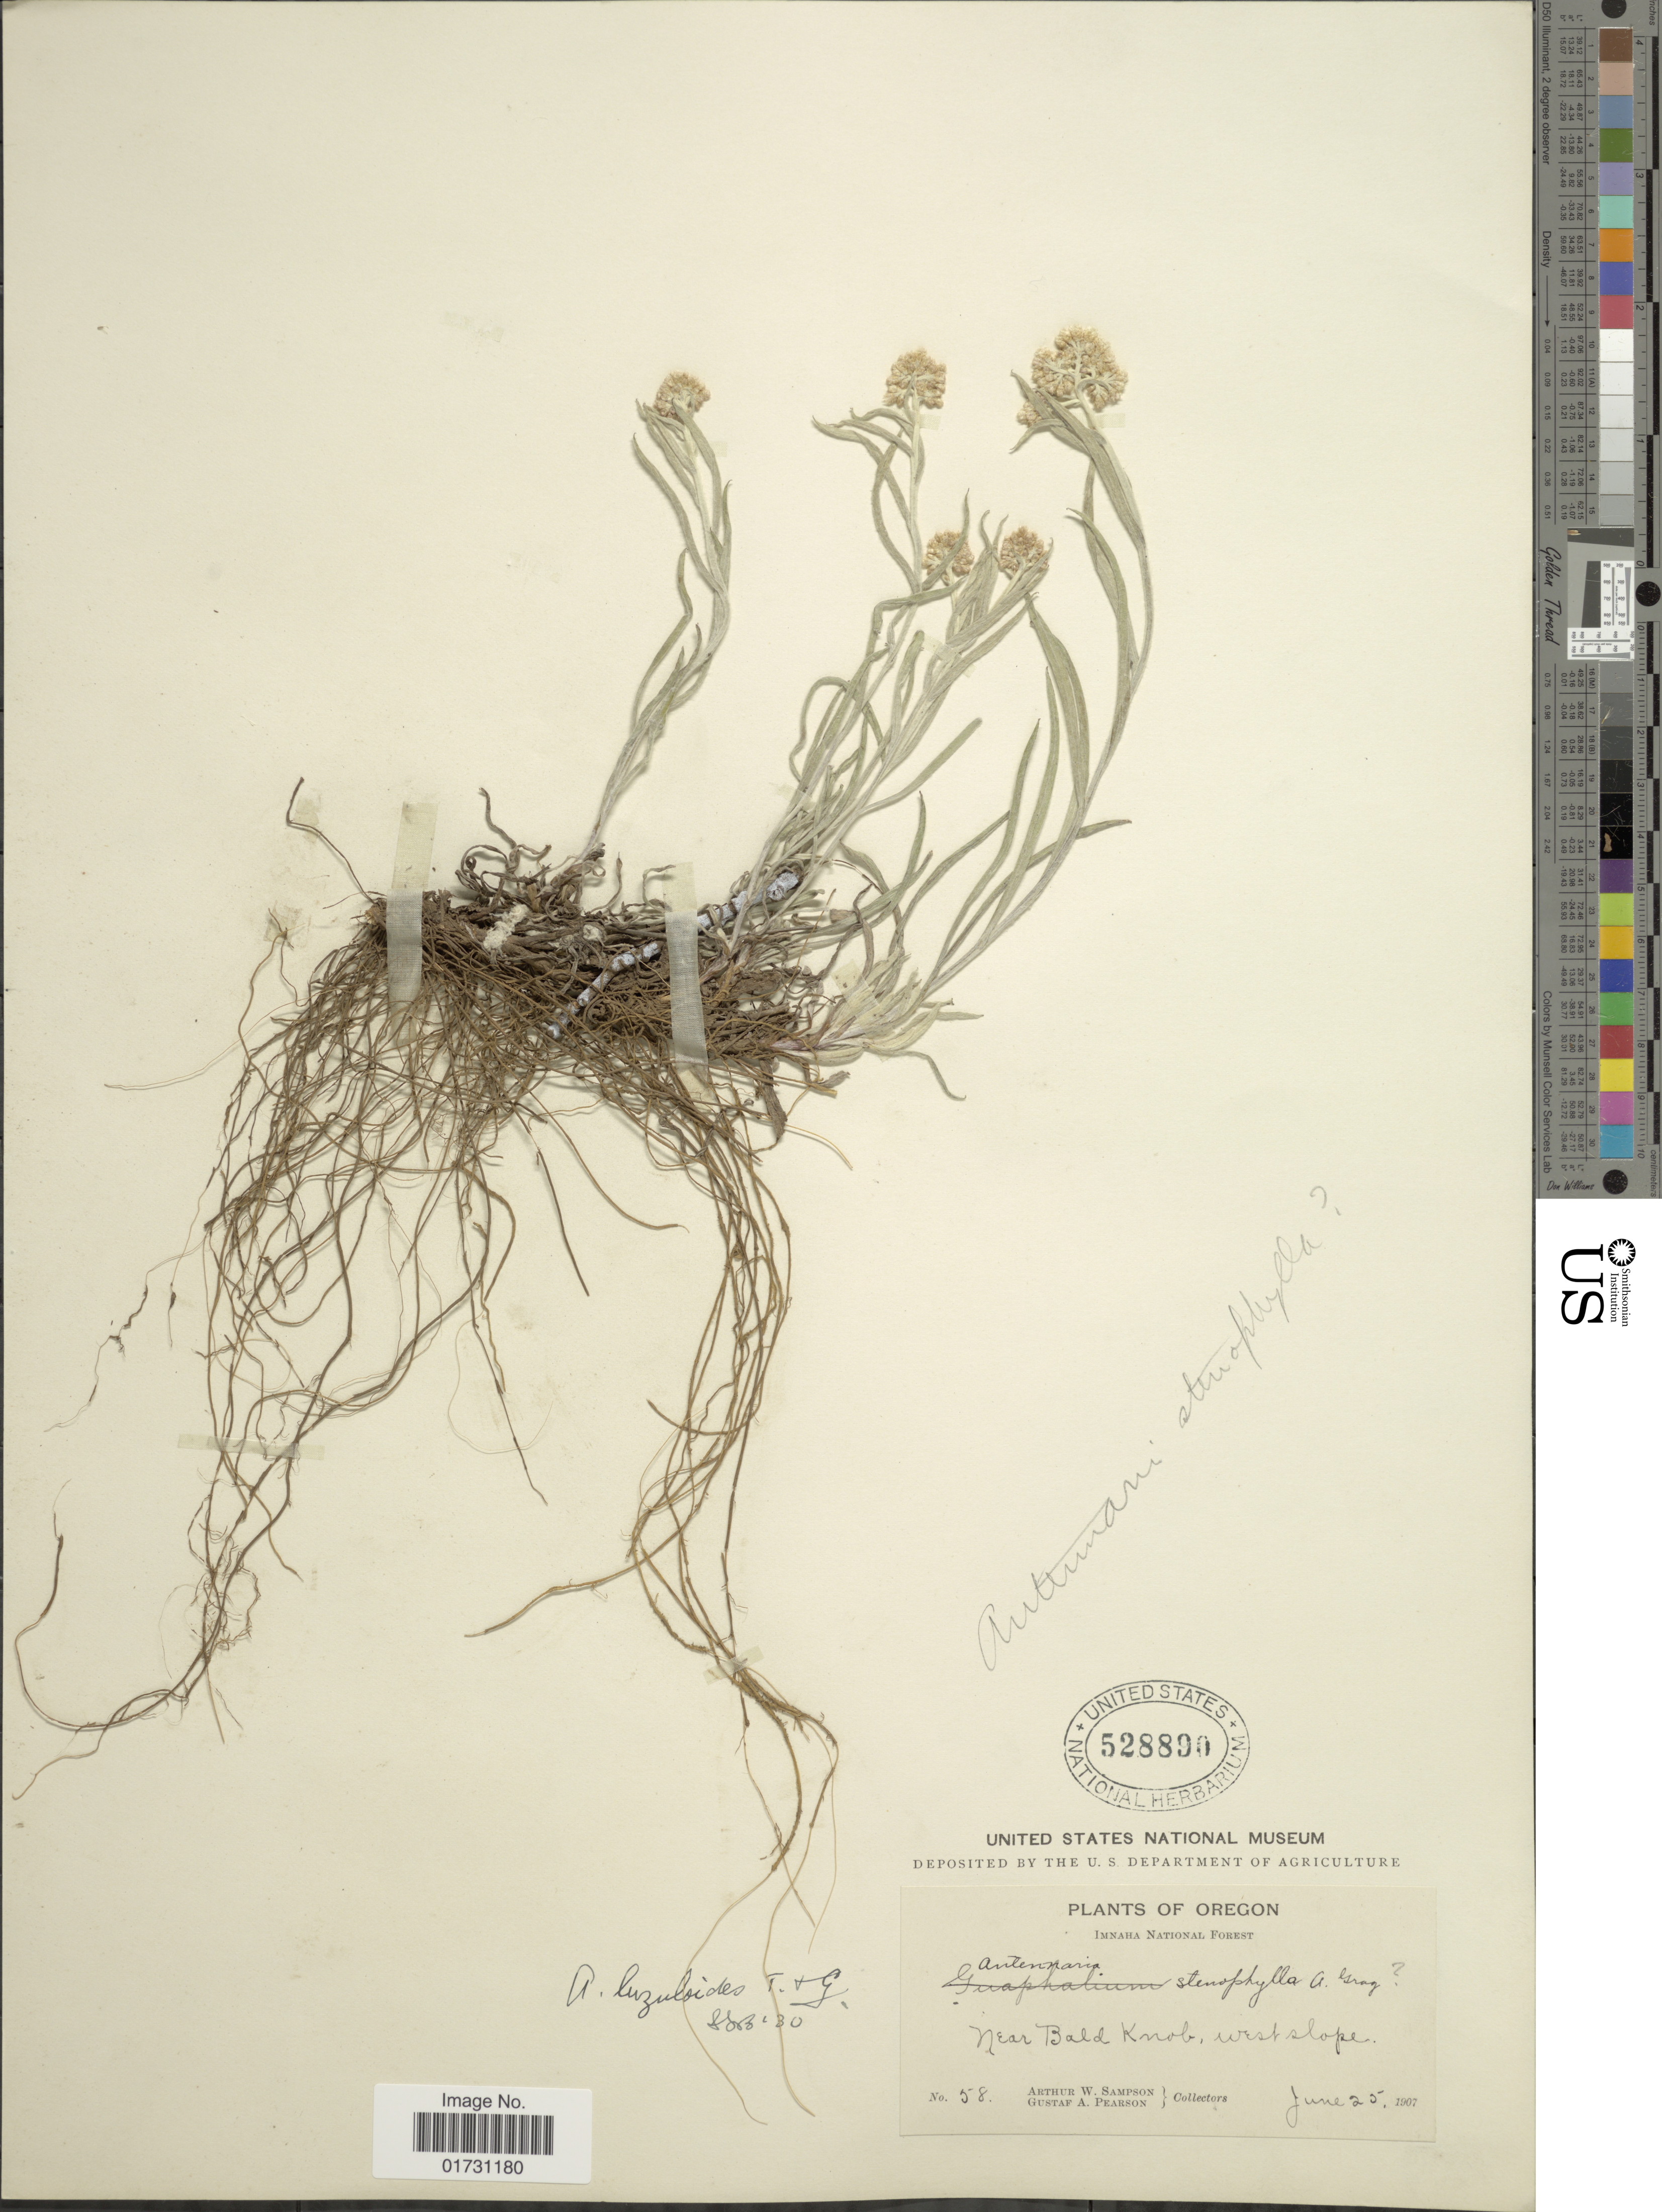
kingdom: Plantae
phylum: Tracheophyta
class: Magnoliopsida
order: Asterales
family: Asteraceae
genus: Antennaria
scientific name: Antennaria luzuloides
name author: Torr. & A. Gray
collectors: A. Sampson & G. A. Pearson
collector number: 58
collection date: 1907-06-25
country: United States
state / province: Oregon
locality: Imnaha National Park, Near Bald Knob, west slope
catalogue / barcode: US 528890